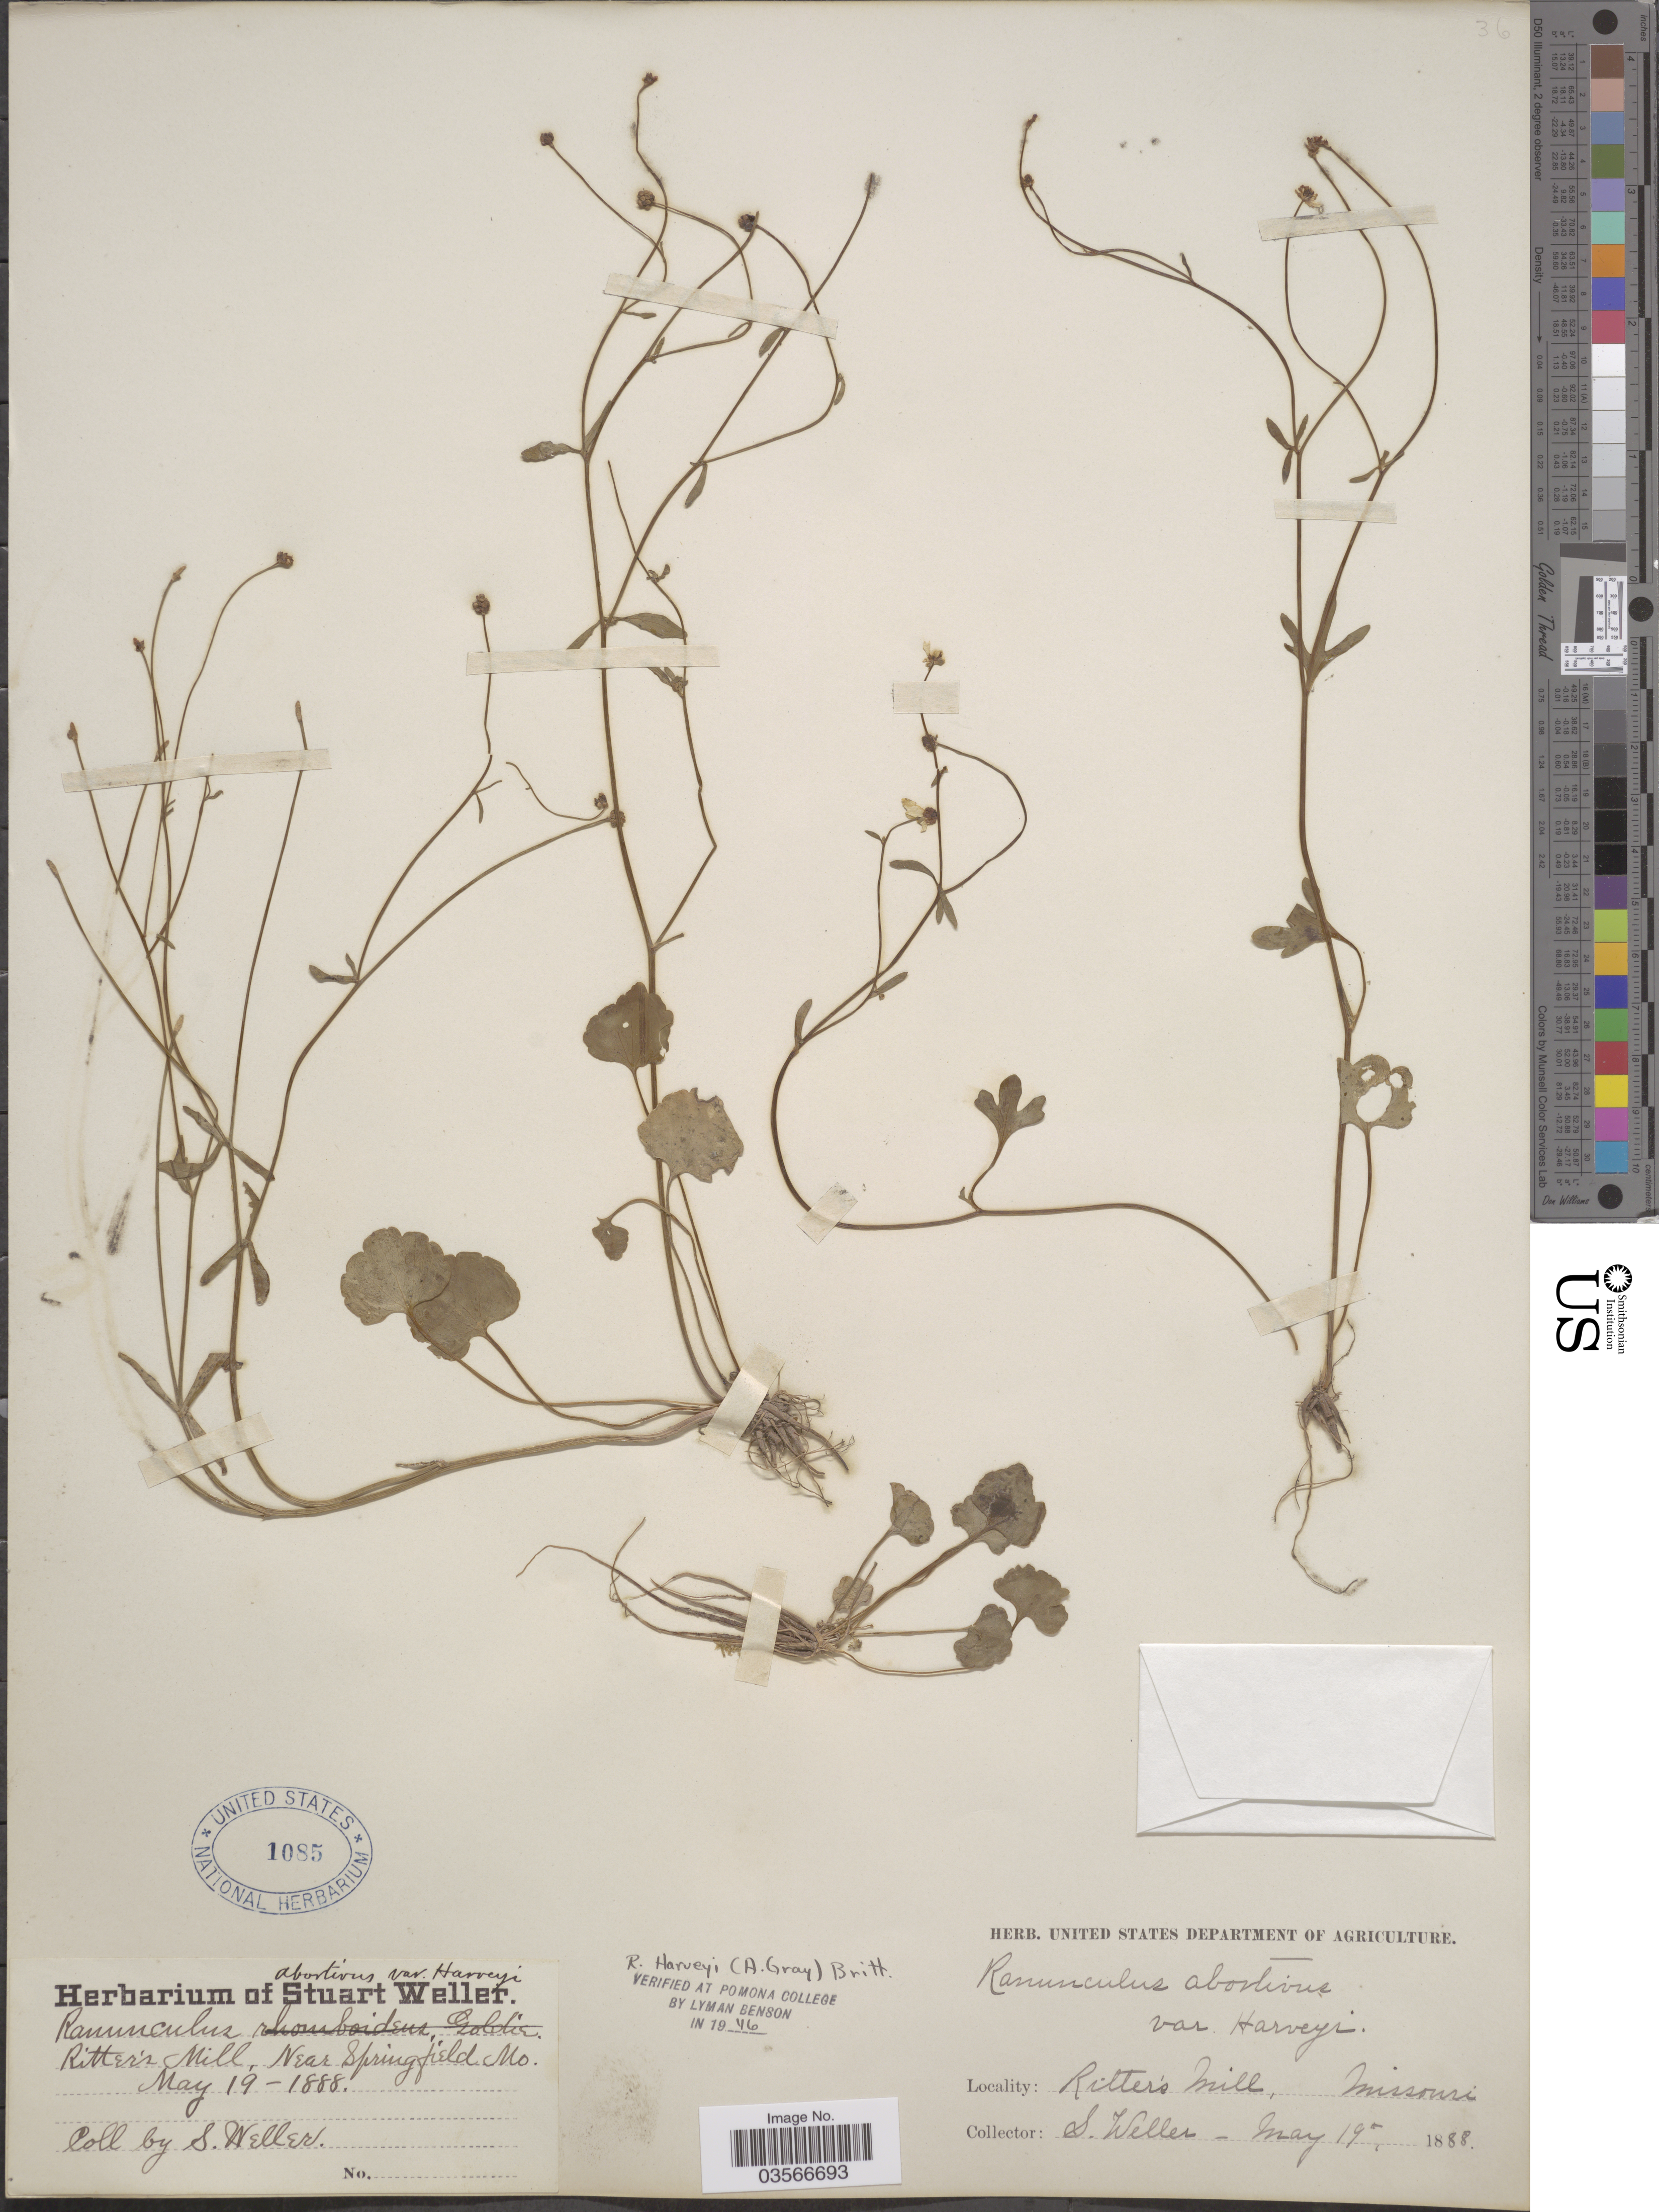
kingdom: Plantae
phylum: Tracheophyta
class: Magnoliopsida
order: Ranunculales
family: Ranunculaceae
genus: Ranunculus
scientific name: Ranunculus harveyi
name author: (A. Gray) Britton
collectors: S. Weller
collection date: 1888-05-19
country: United States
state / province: Missouri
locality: Ritter's Mill, Near Springfield.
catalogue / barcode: US 1085